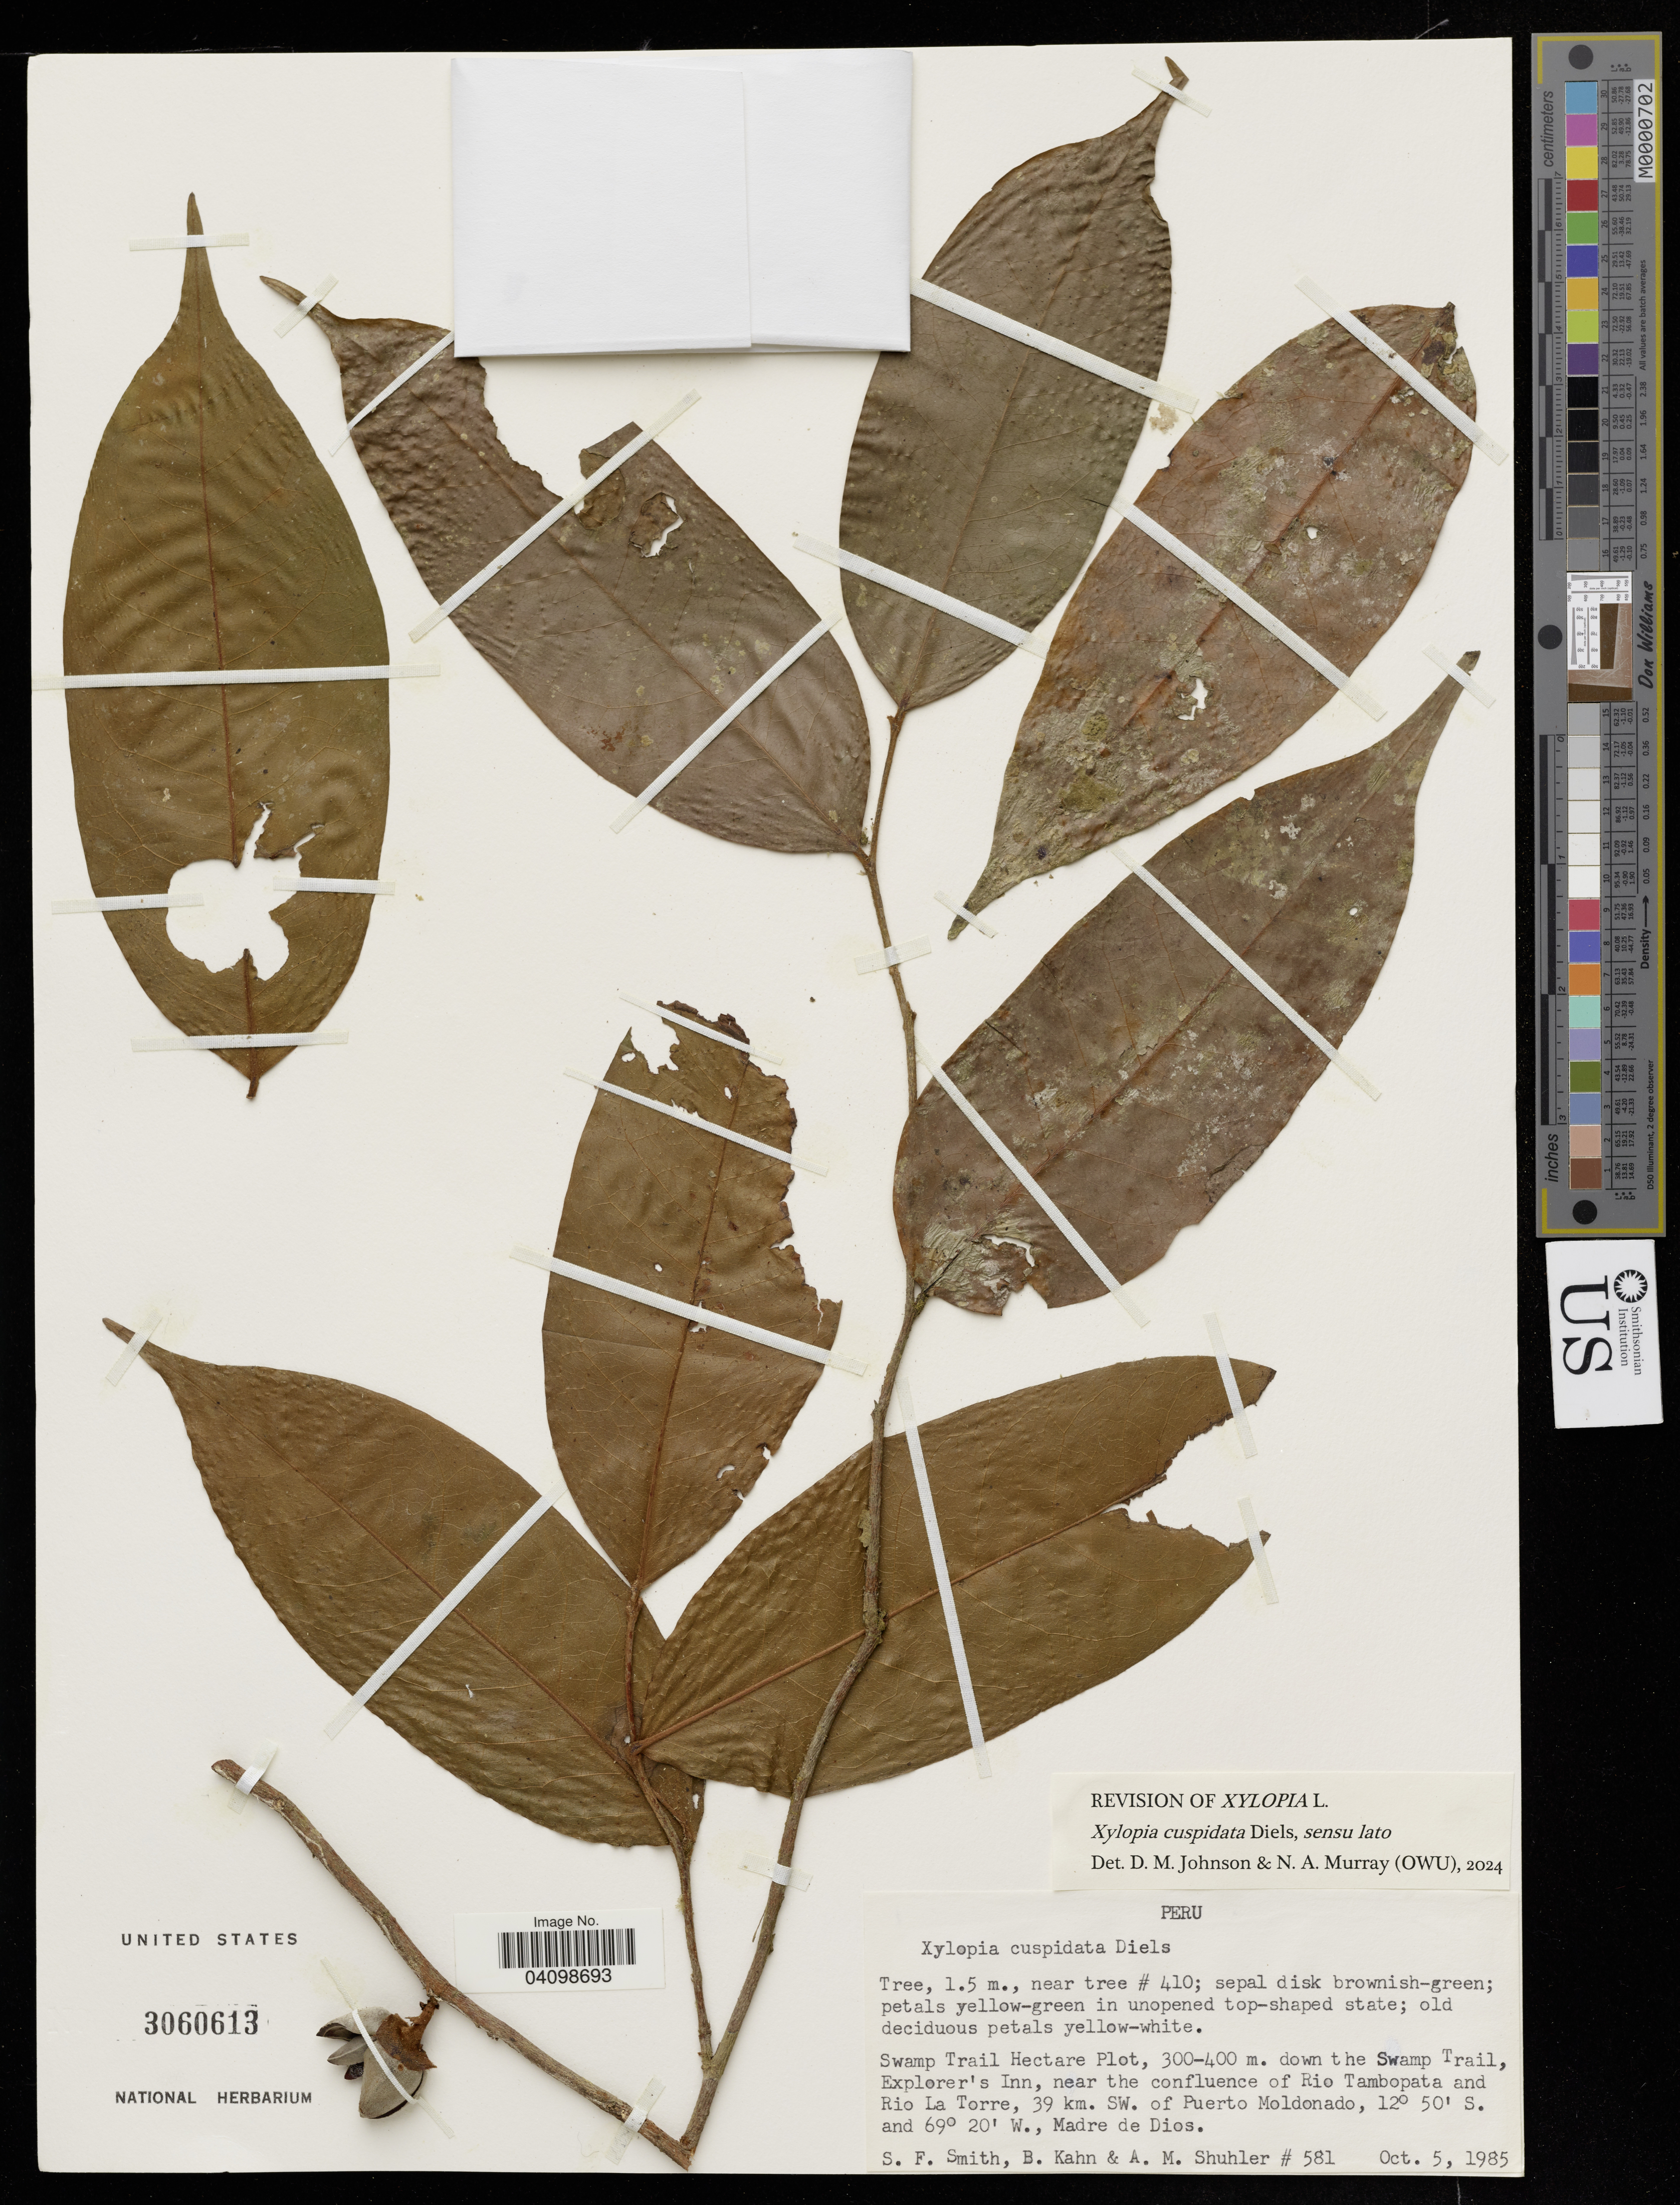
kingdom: Plantae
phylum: Tracheophyta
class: Magnoliopsida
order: Magnoliales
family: Annonaceae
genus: Xylopia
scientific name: Xylopia cuspidata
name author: Diels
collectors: B. Kahn & A. Shuhler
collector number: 581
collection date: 1985-10-05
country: Peru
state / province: Madre de Dios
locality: Swamp Trail Hectare Plot, down the Swamp Trail, Explorer's Inn, near the confluence of Rio Tambopata and Rio La Torre, 39 km. SW. of Puerto Moldonado.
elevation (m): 300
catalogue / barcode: US 3060313